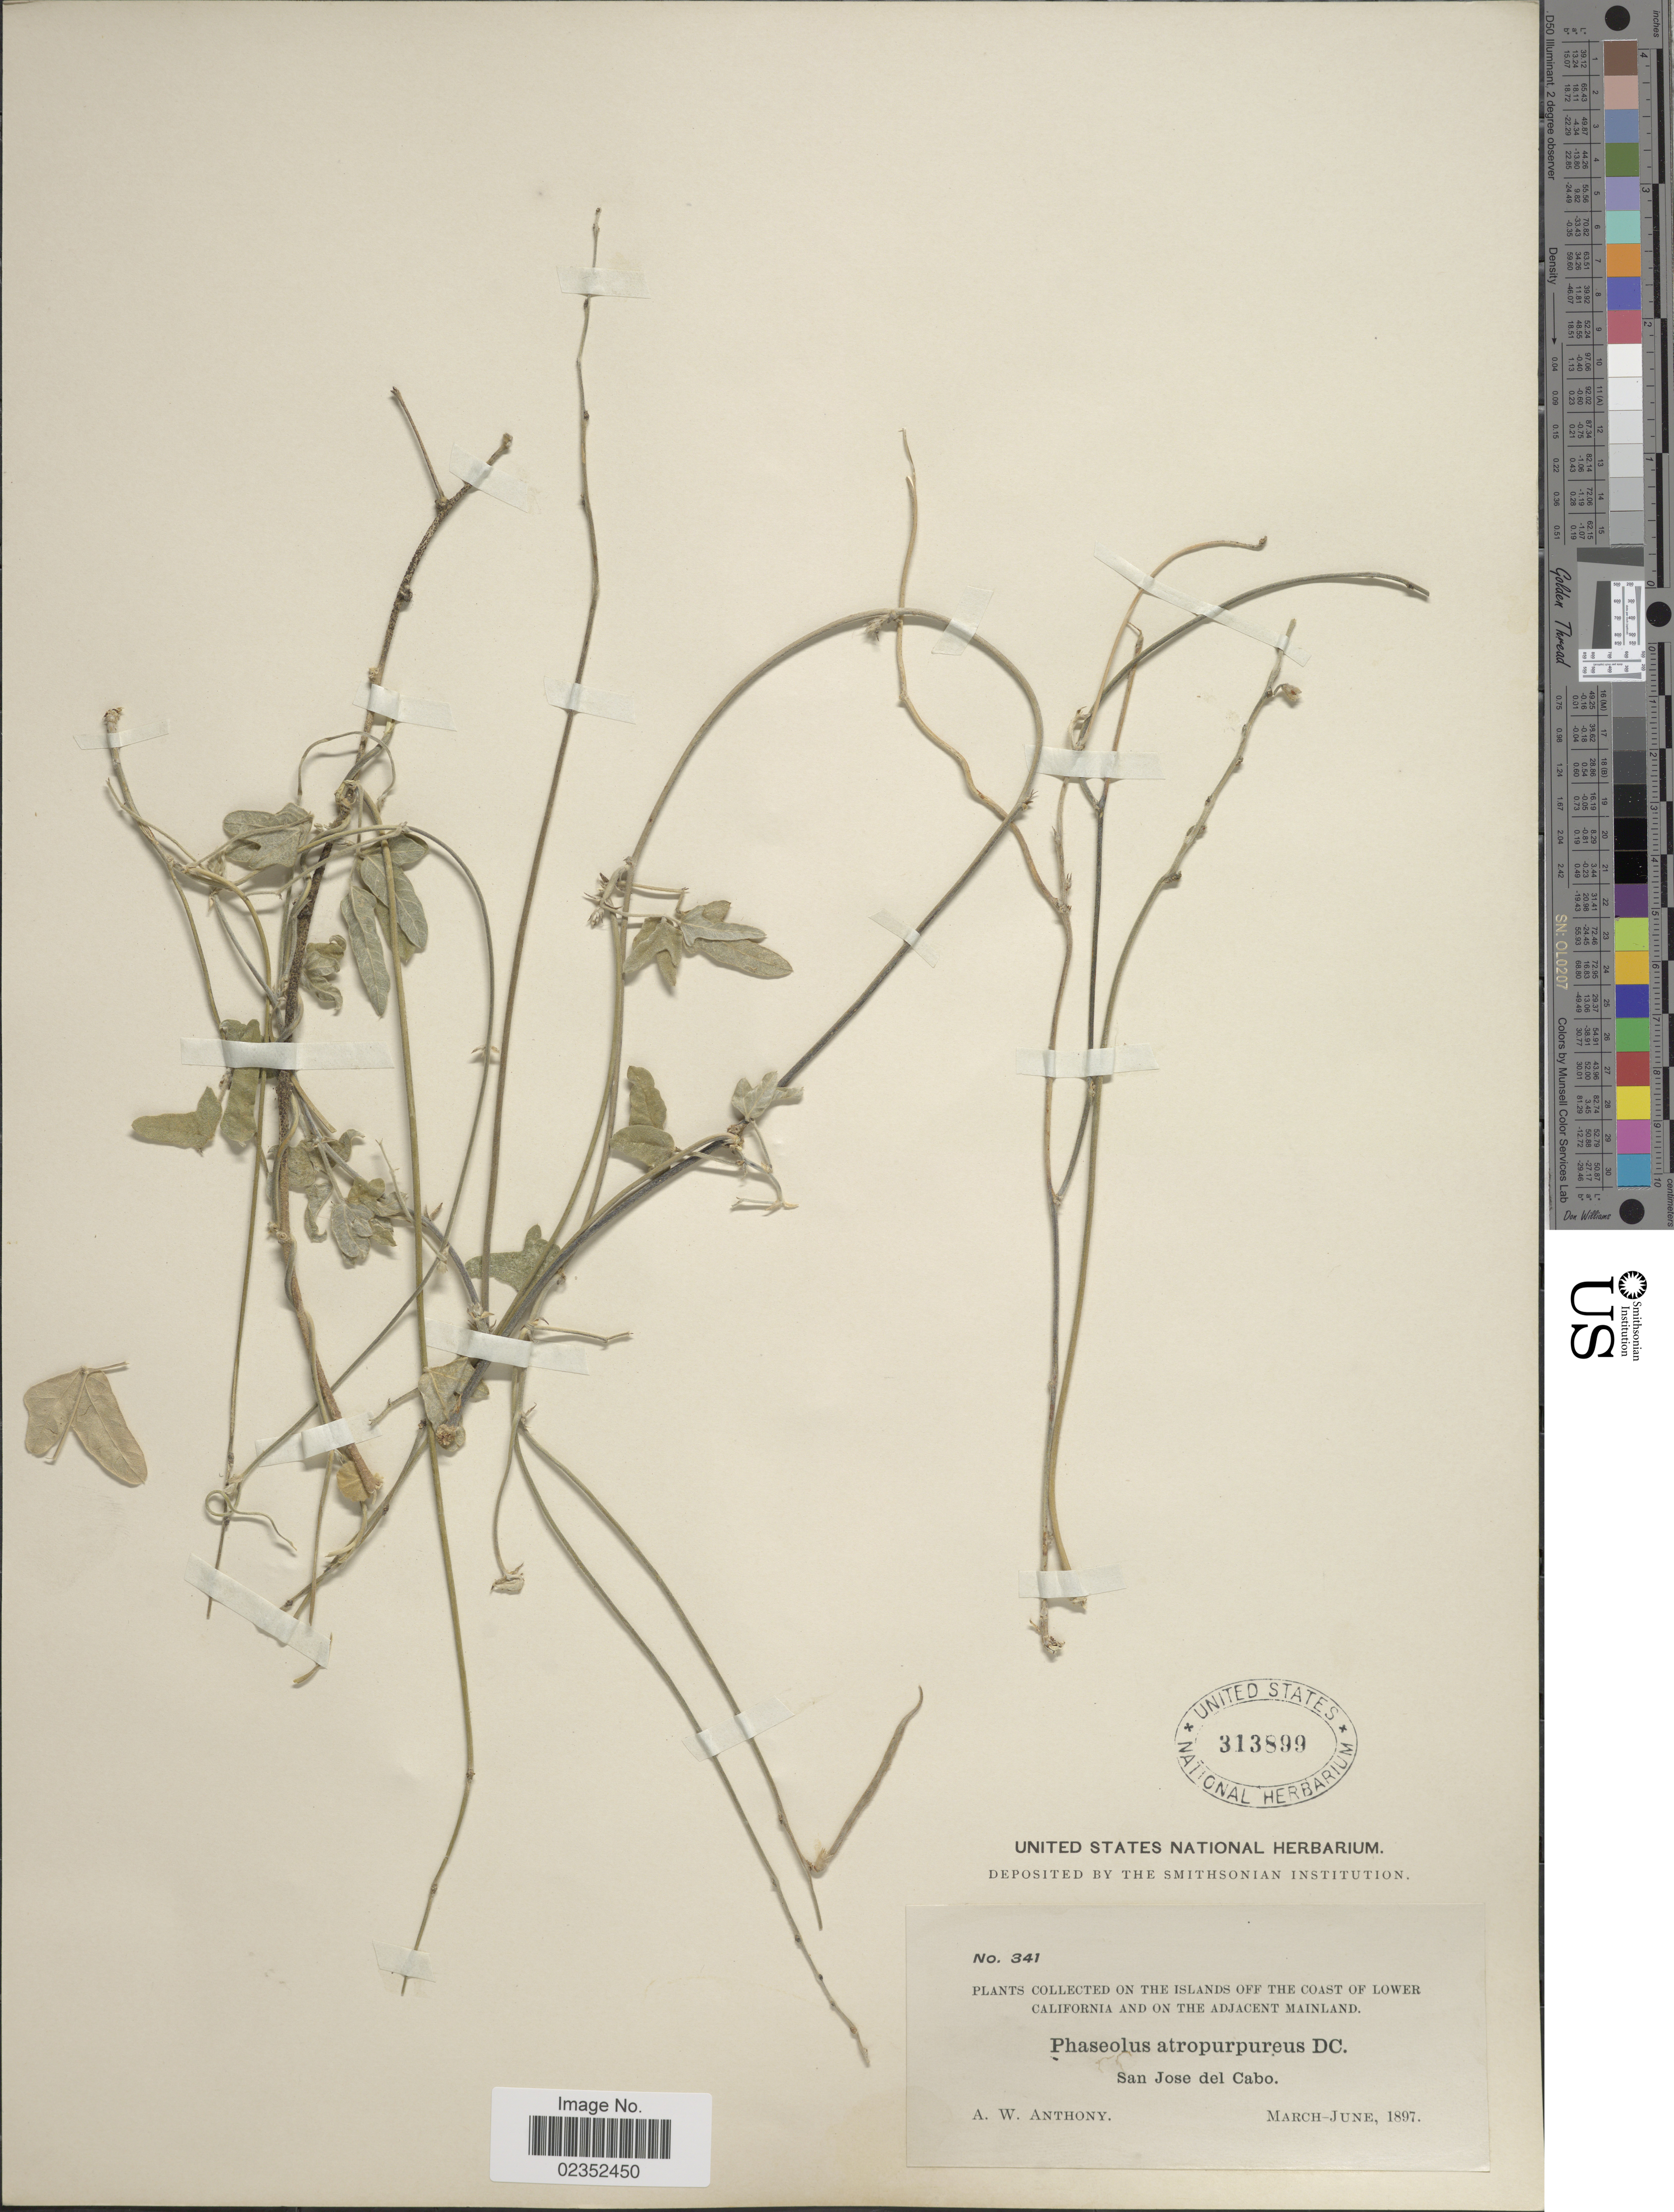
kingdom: Plantae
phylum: Tracheophyta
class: Magnoliopsida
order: Fabales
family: Fabaceae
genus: Macroptilium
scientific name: Macroptilium atropurpureum var. sericeus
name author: (Moc. & Sessé ex DC.) Urb.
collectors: A. W. Anthony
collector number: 341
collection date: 1897-03/1897-06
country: Mexico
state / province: Baja California Sur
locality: Islands off the coast of Lower California and on the adjacent mainland. San Jose del Cabo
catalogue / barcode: US 313899